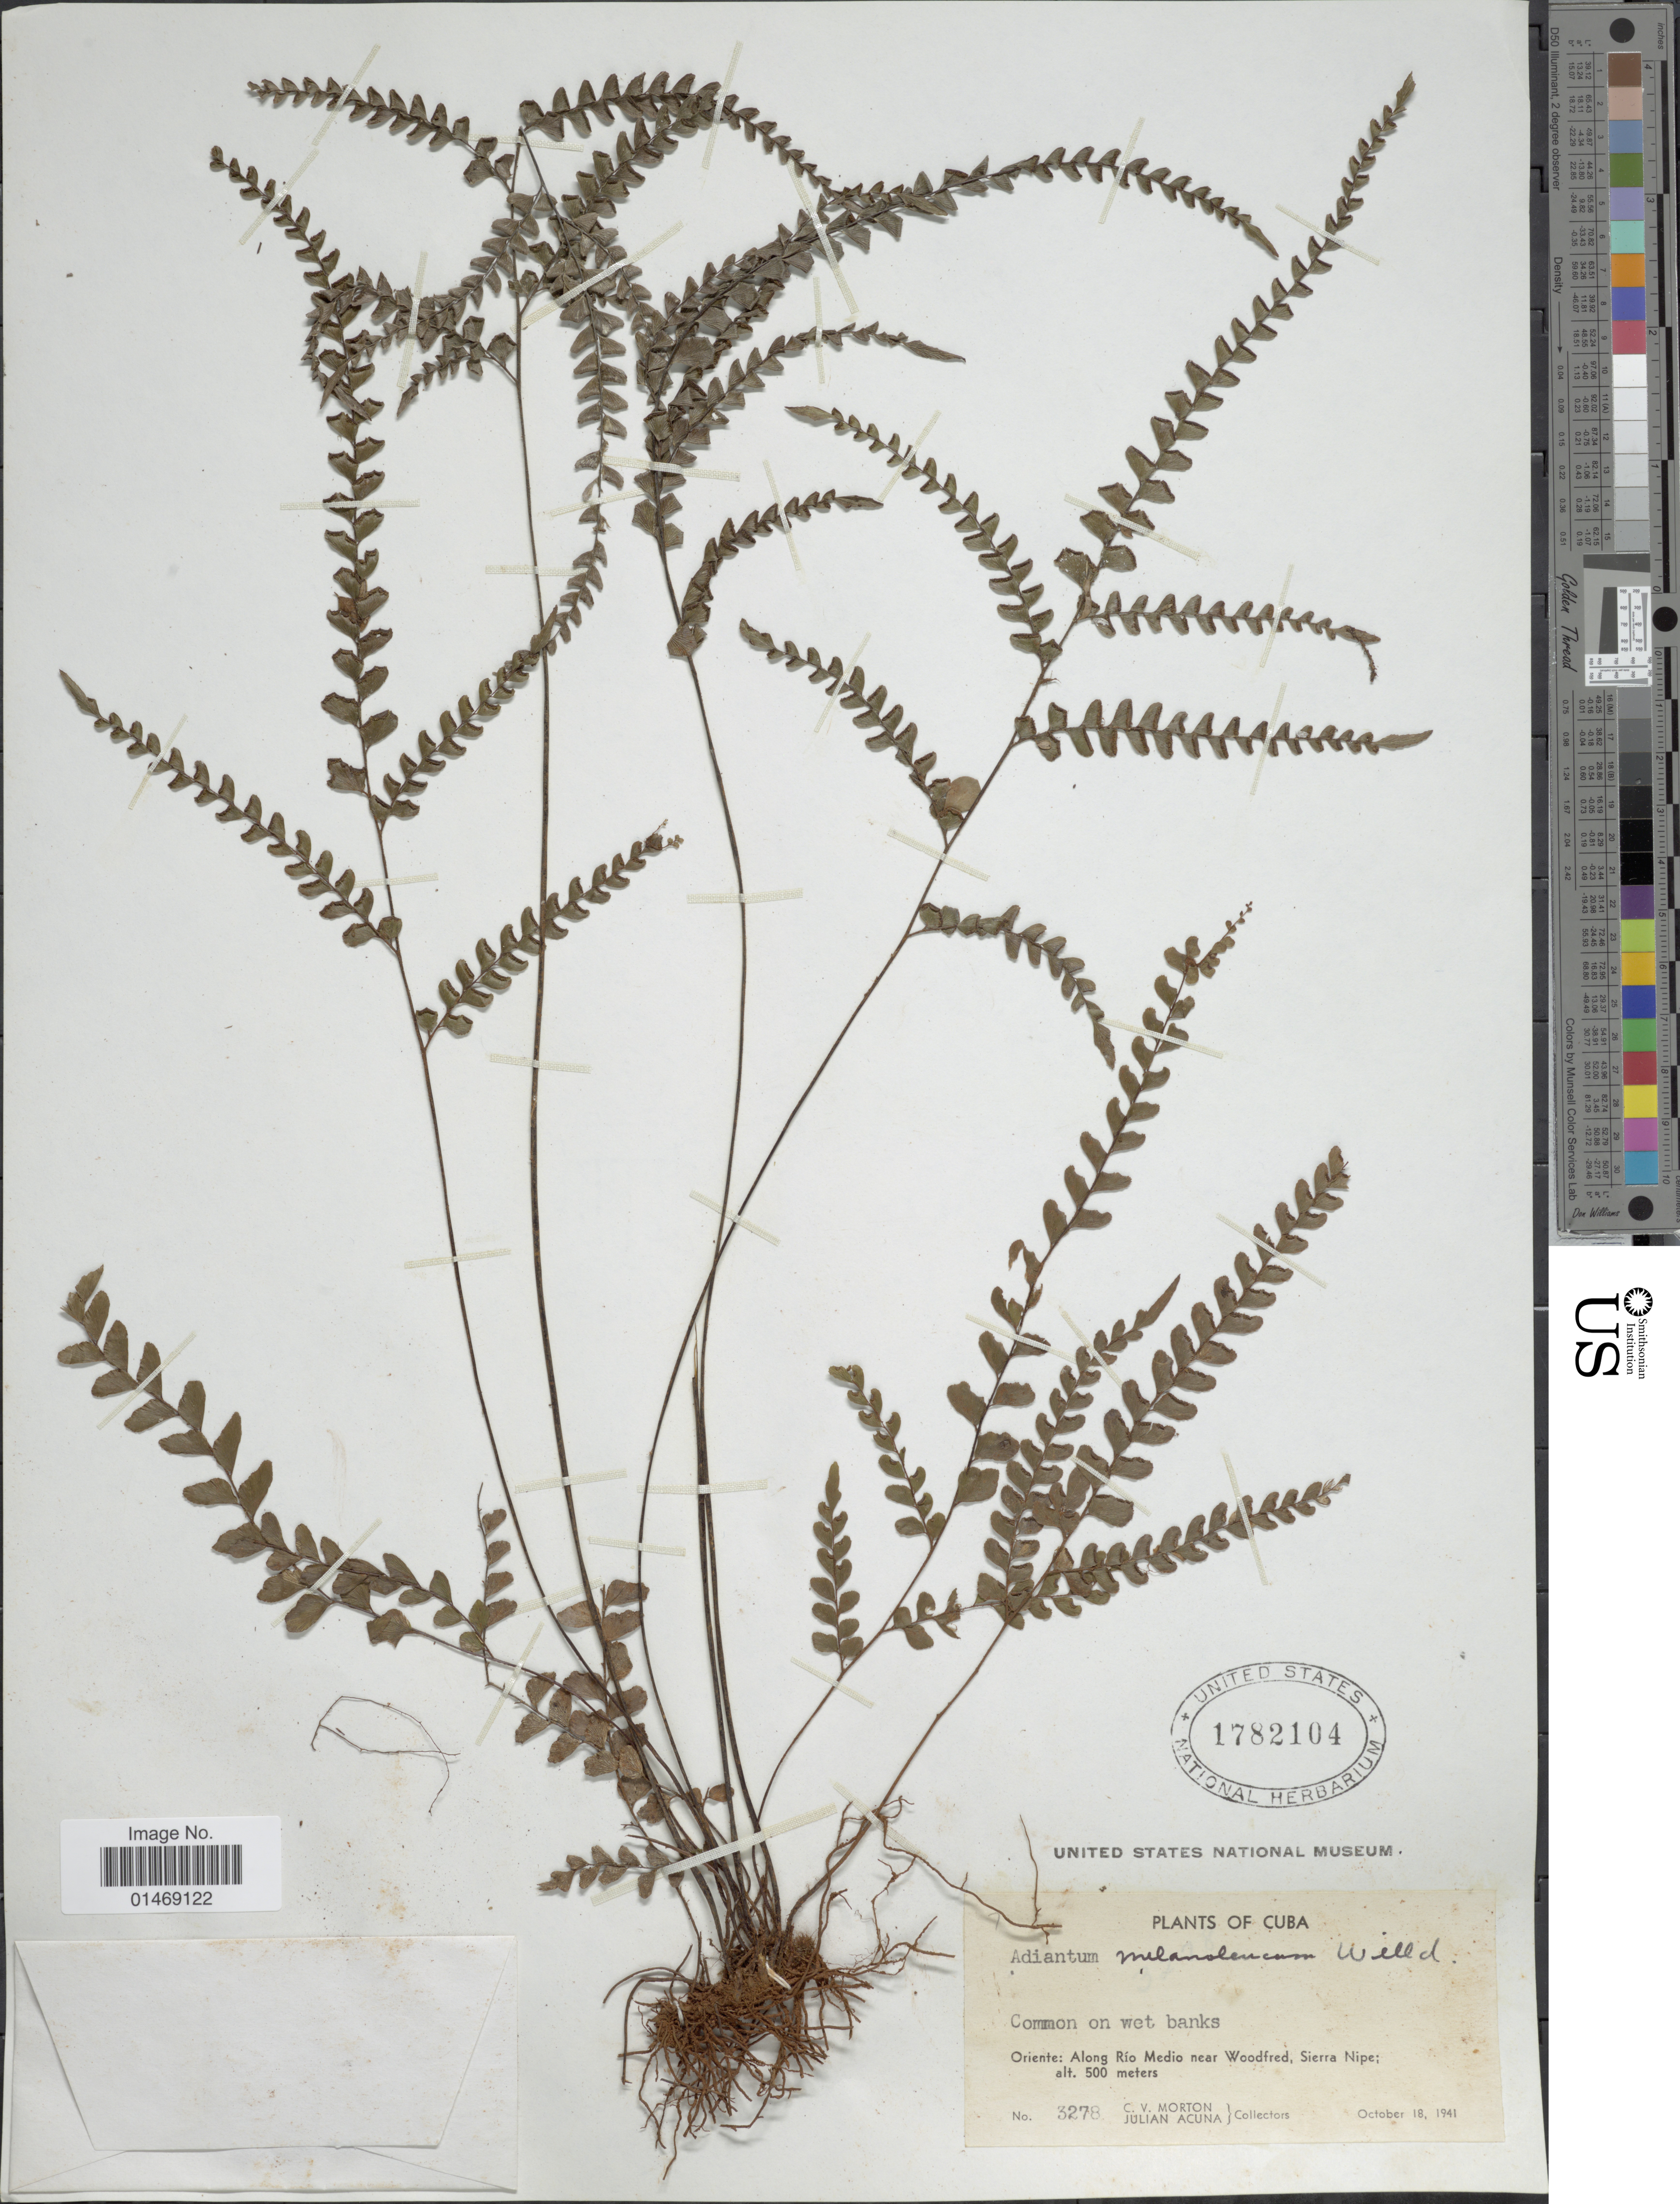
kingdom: Plantae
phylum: Tracheophyta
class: Polypodiopsida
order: Polypodiales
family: Pteridaceae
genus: Adiantum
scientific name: Adiantum melanoleucum x A. pyramidale (L.) Willd.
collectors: C. V. Morton & J. B. Acuña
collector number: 3278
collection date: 1941-10-18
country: Cuba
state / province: Oriente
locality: Along Rio Medio near Woodfred, Sierra Nipe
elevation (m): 500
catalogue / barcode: US 1782104